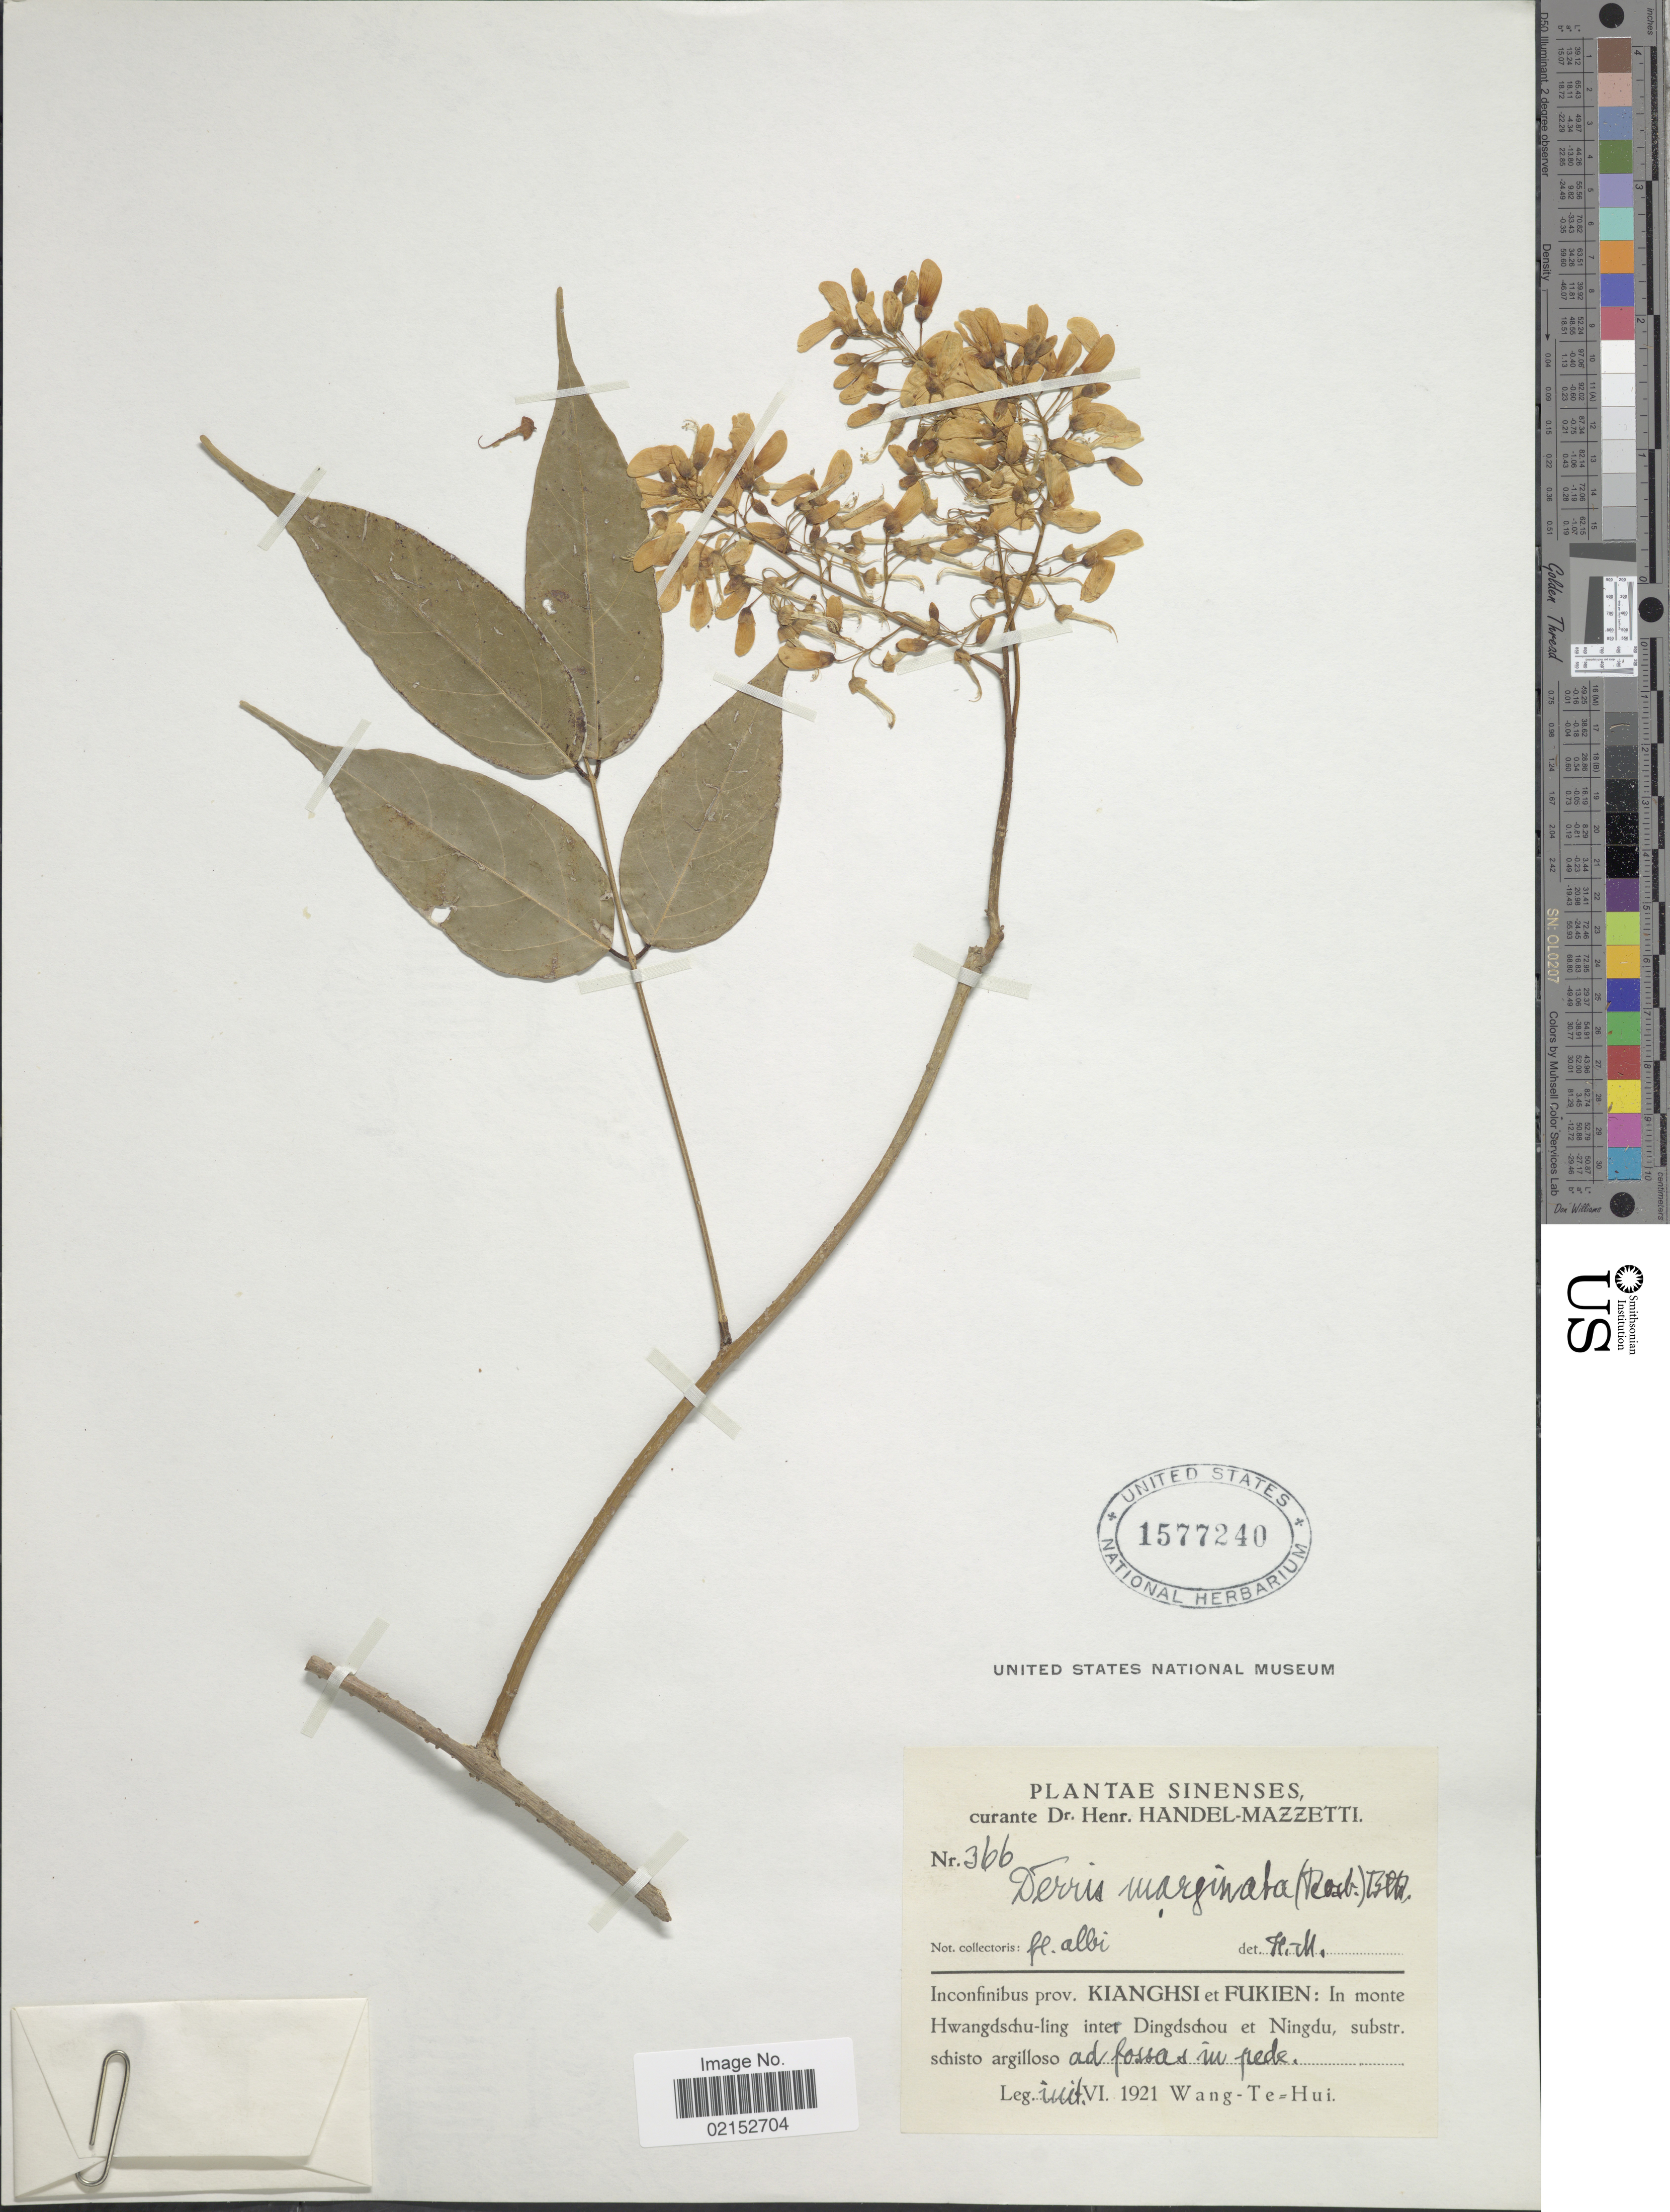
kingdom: Plantae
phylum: Tracheophyta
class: Magnoliopsida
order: Fabales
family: Fabaceae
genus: Derris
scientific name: Derris marginata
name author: (Roxb.) Benth.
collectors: H. Handel-Mazzetti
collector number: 366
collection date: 1921-06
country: China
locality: Sinenses, Kianghsi et Fukien, monte Hwangdschu-ling inter Dingdschou et Ningdu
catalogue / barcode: US 1577240